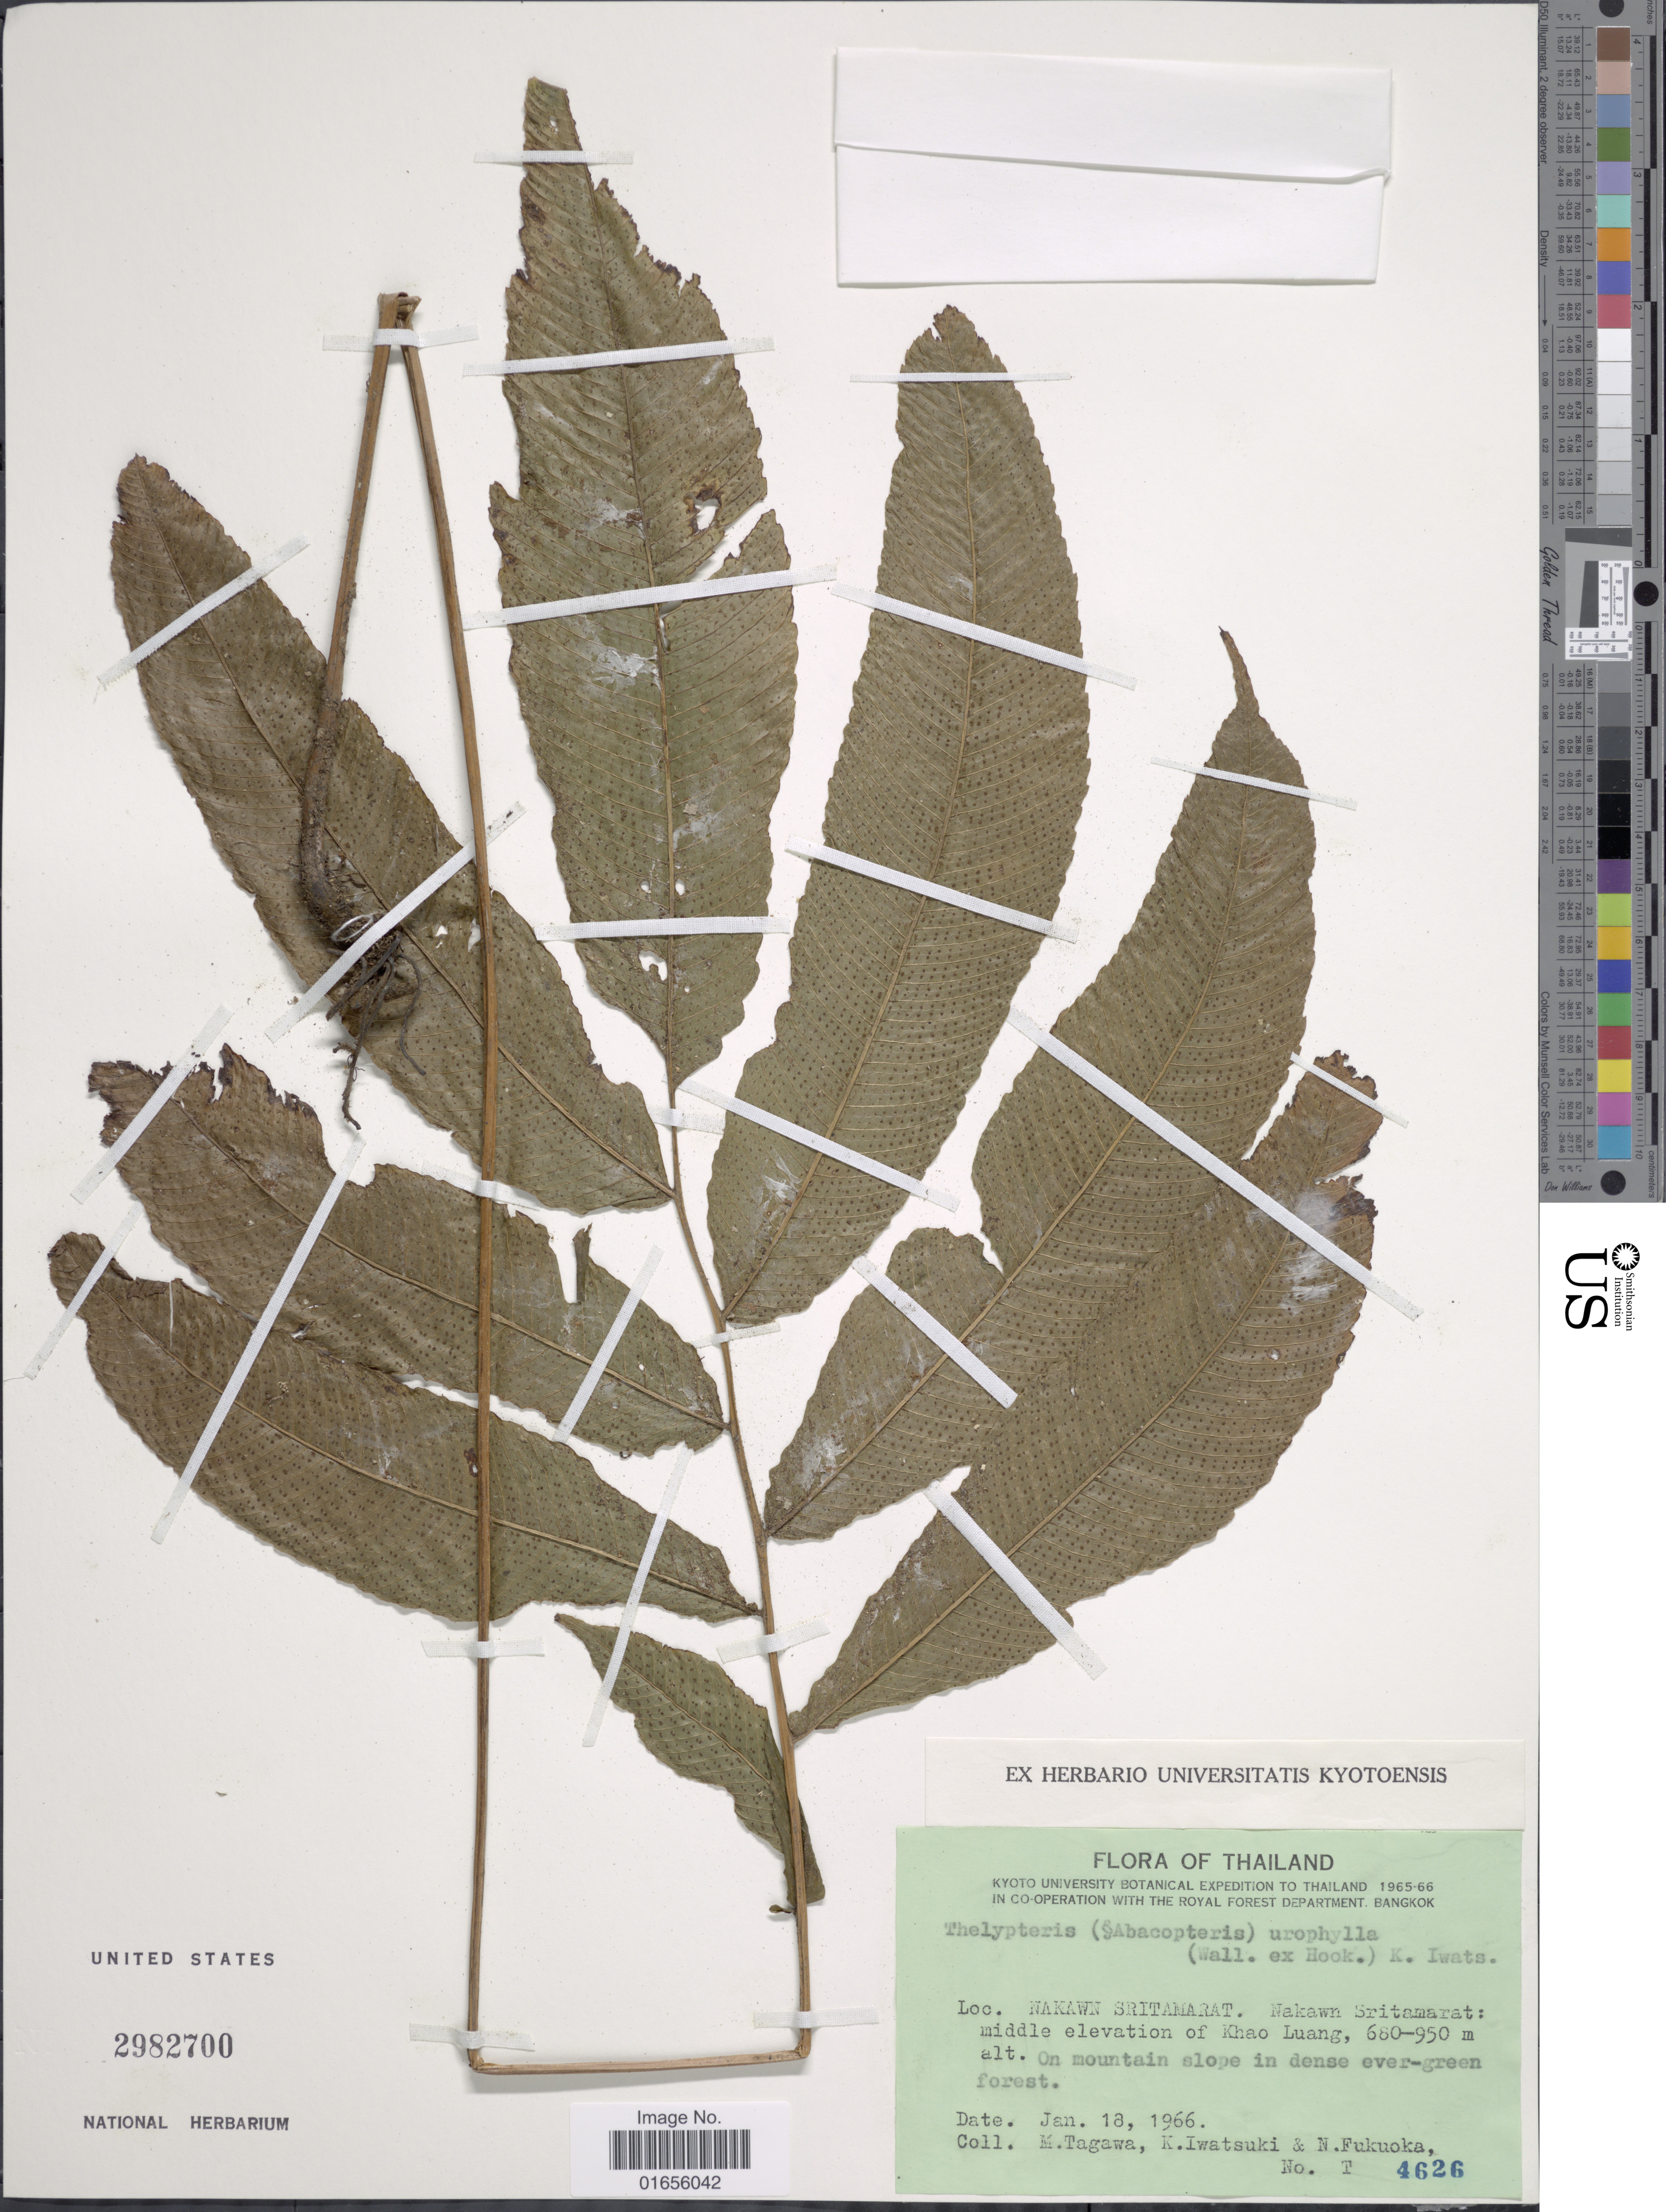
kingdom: Plantae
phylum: Tracheophyta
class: Polypodiopsida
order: Polypodiales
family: Thelypteridaceae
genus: Pronephrium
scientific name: Pronephrium repandum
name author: (Fée) Holttum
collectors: M. Tagawa, K. Iwatsuki & N. Fukuoka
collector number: T4626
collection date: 1966-01-18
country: Thailand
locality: Nakawn Sritamarat: middle elevation of Khao Luang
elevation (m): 680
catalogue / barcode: US 2982700